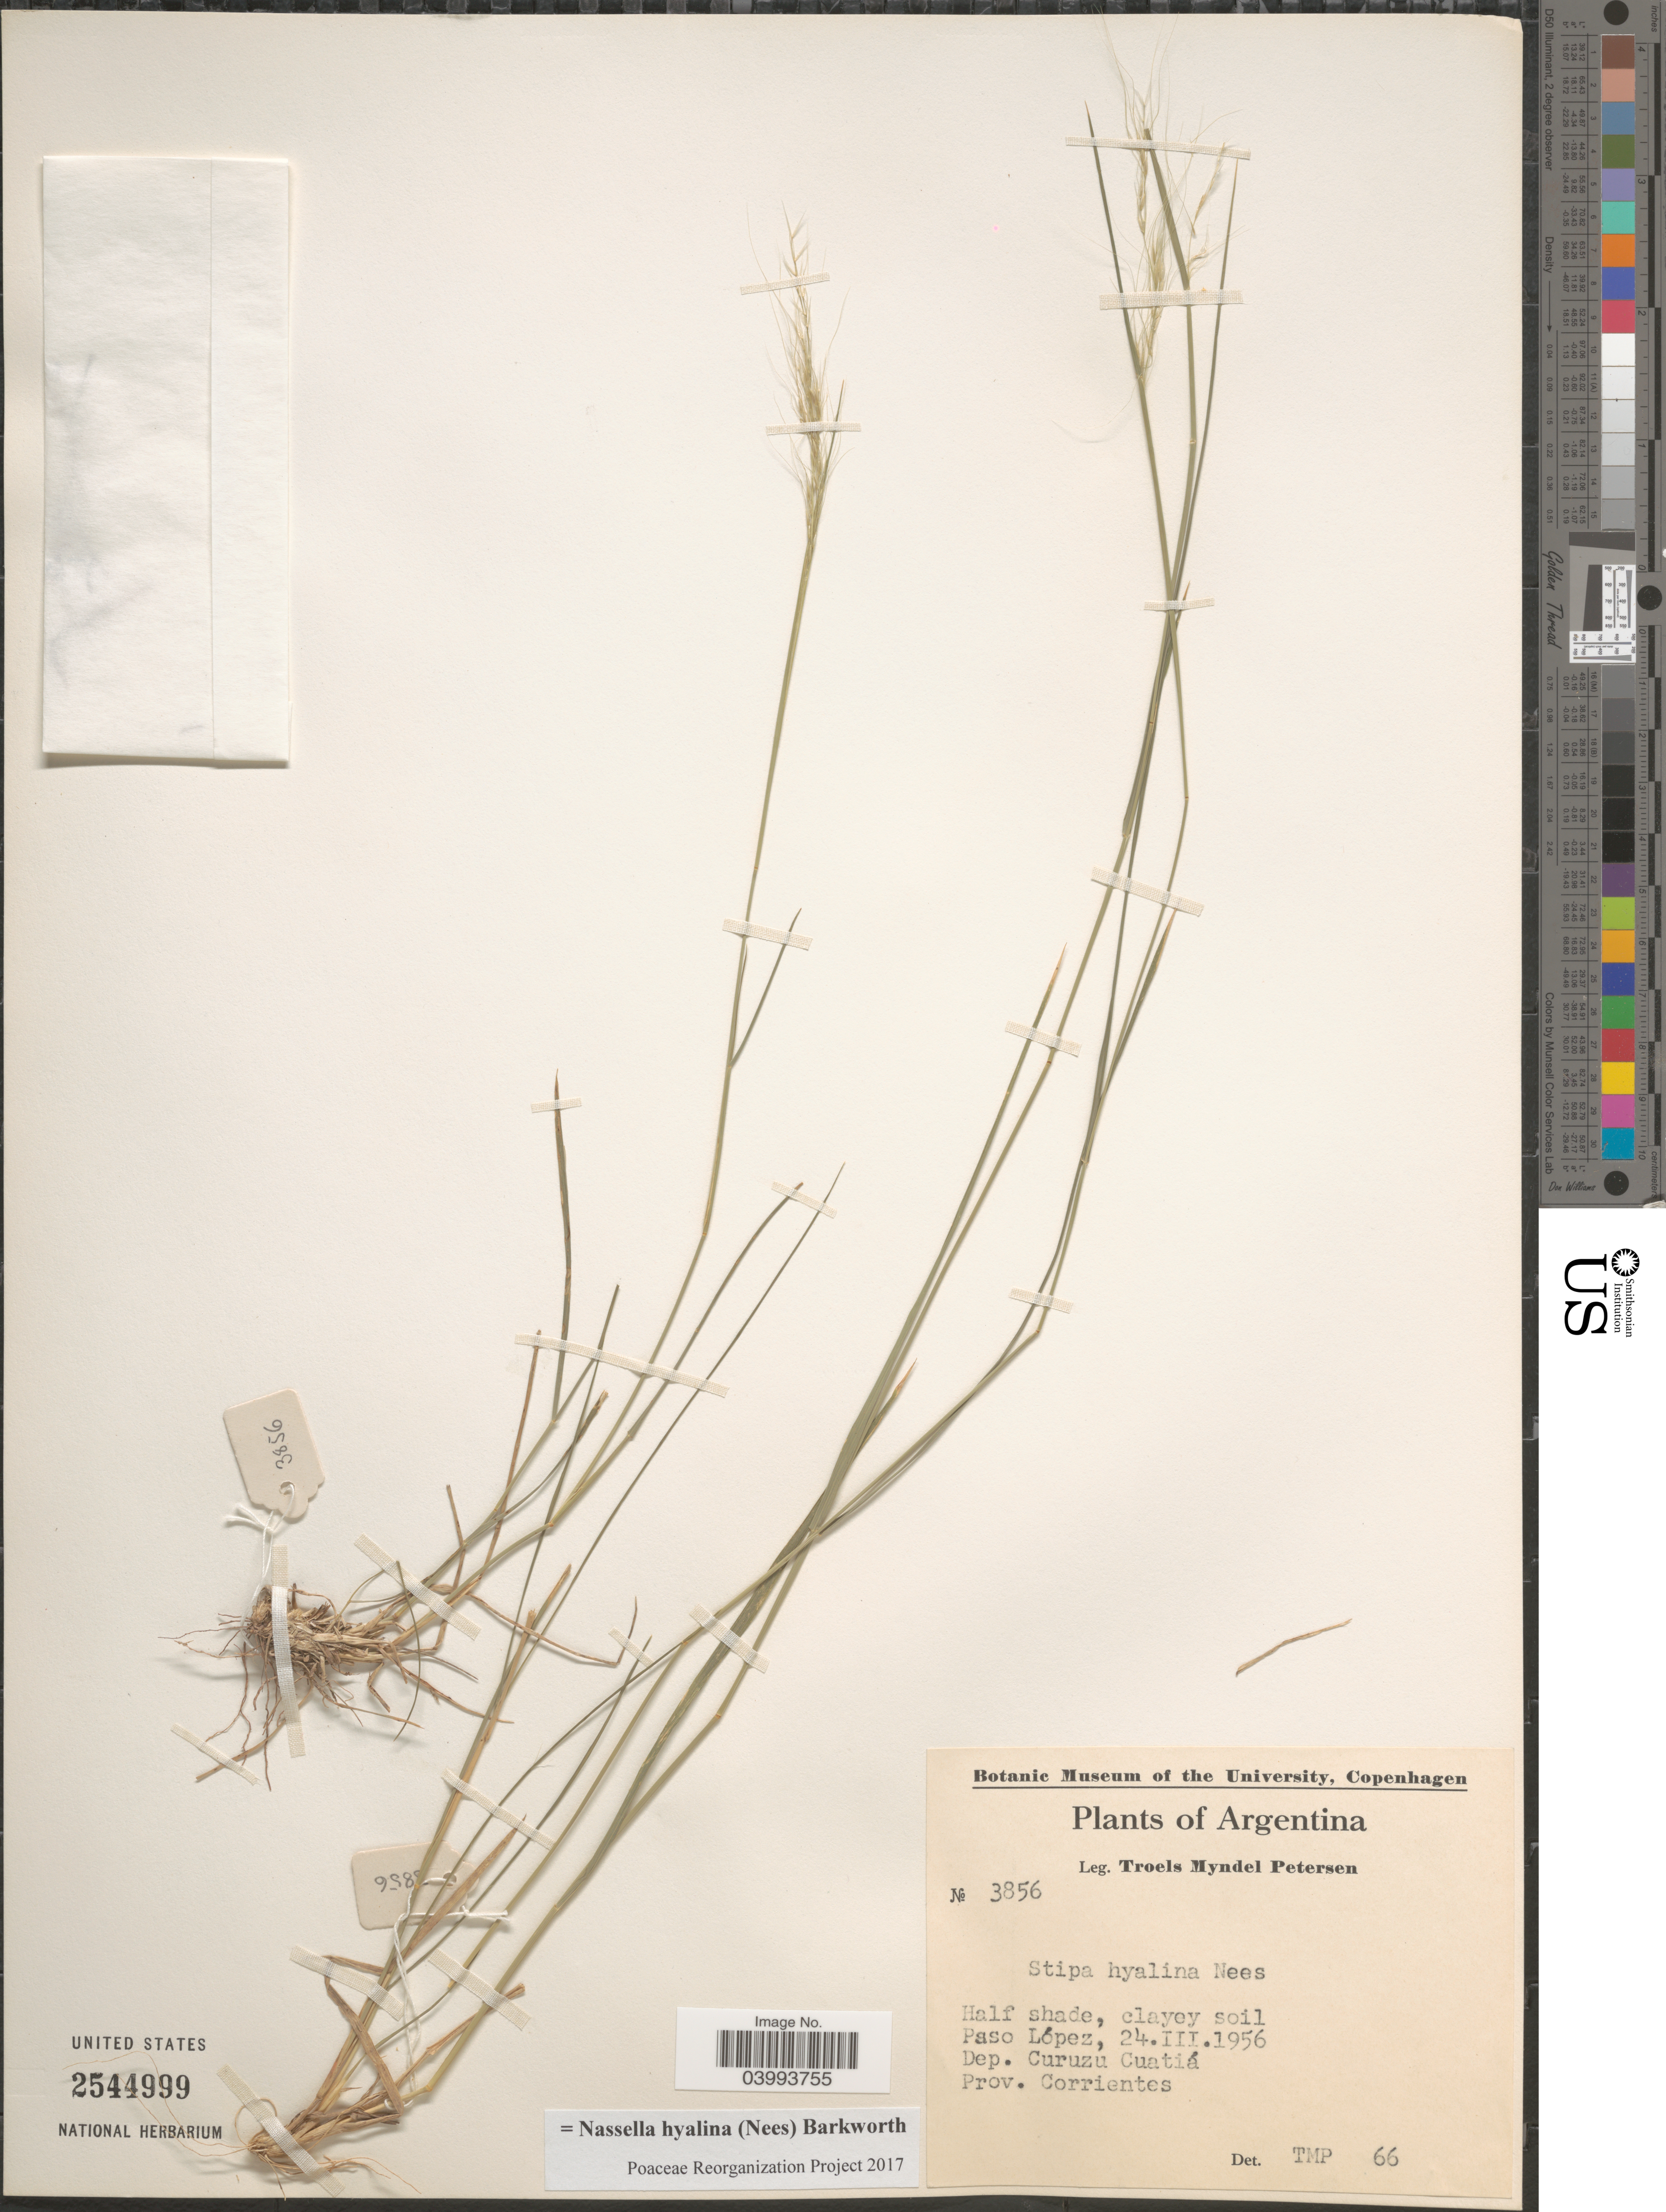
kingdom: Plantae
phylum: Tracheophyta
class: Liliopsida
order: Poales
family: Poaceae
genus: Nassella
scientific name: Nassella hyalina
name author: (Nees) Barkworth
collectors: T. M. Petersen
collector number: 3856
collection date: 1956-03-24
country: Argentina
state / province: Corrientes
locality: Paso López. Dep. Curuzu Cuatiá.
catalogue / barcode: US 2544999